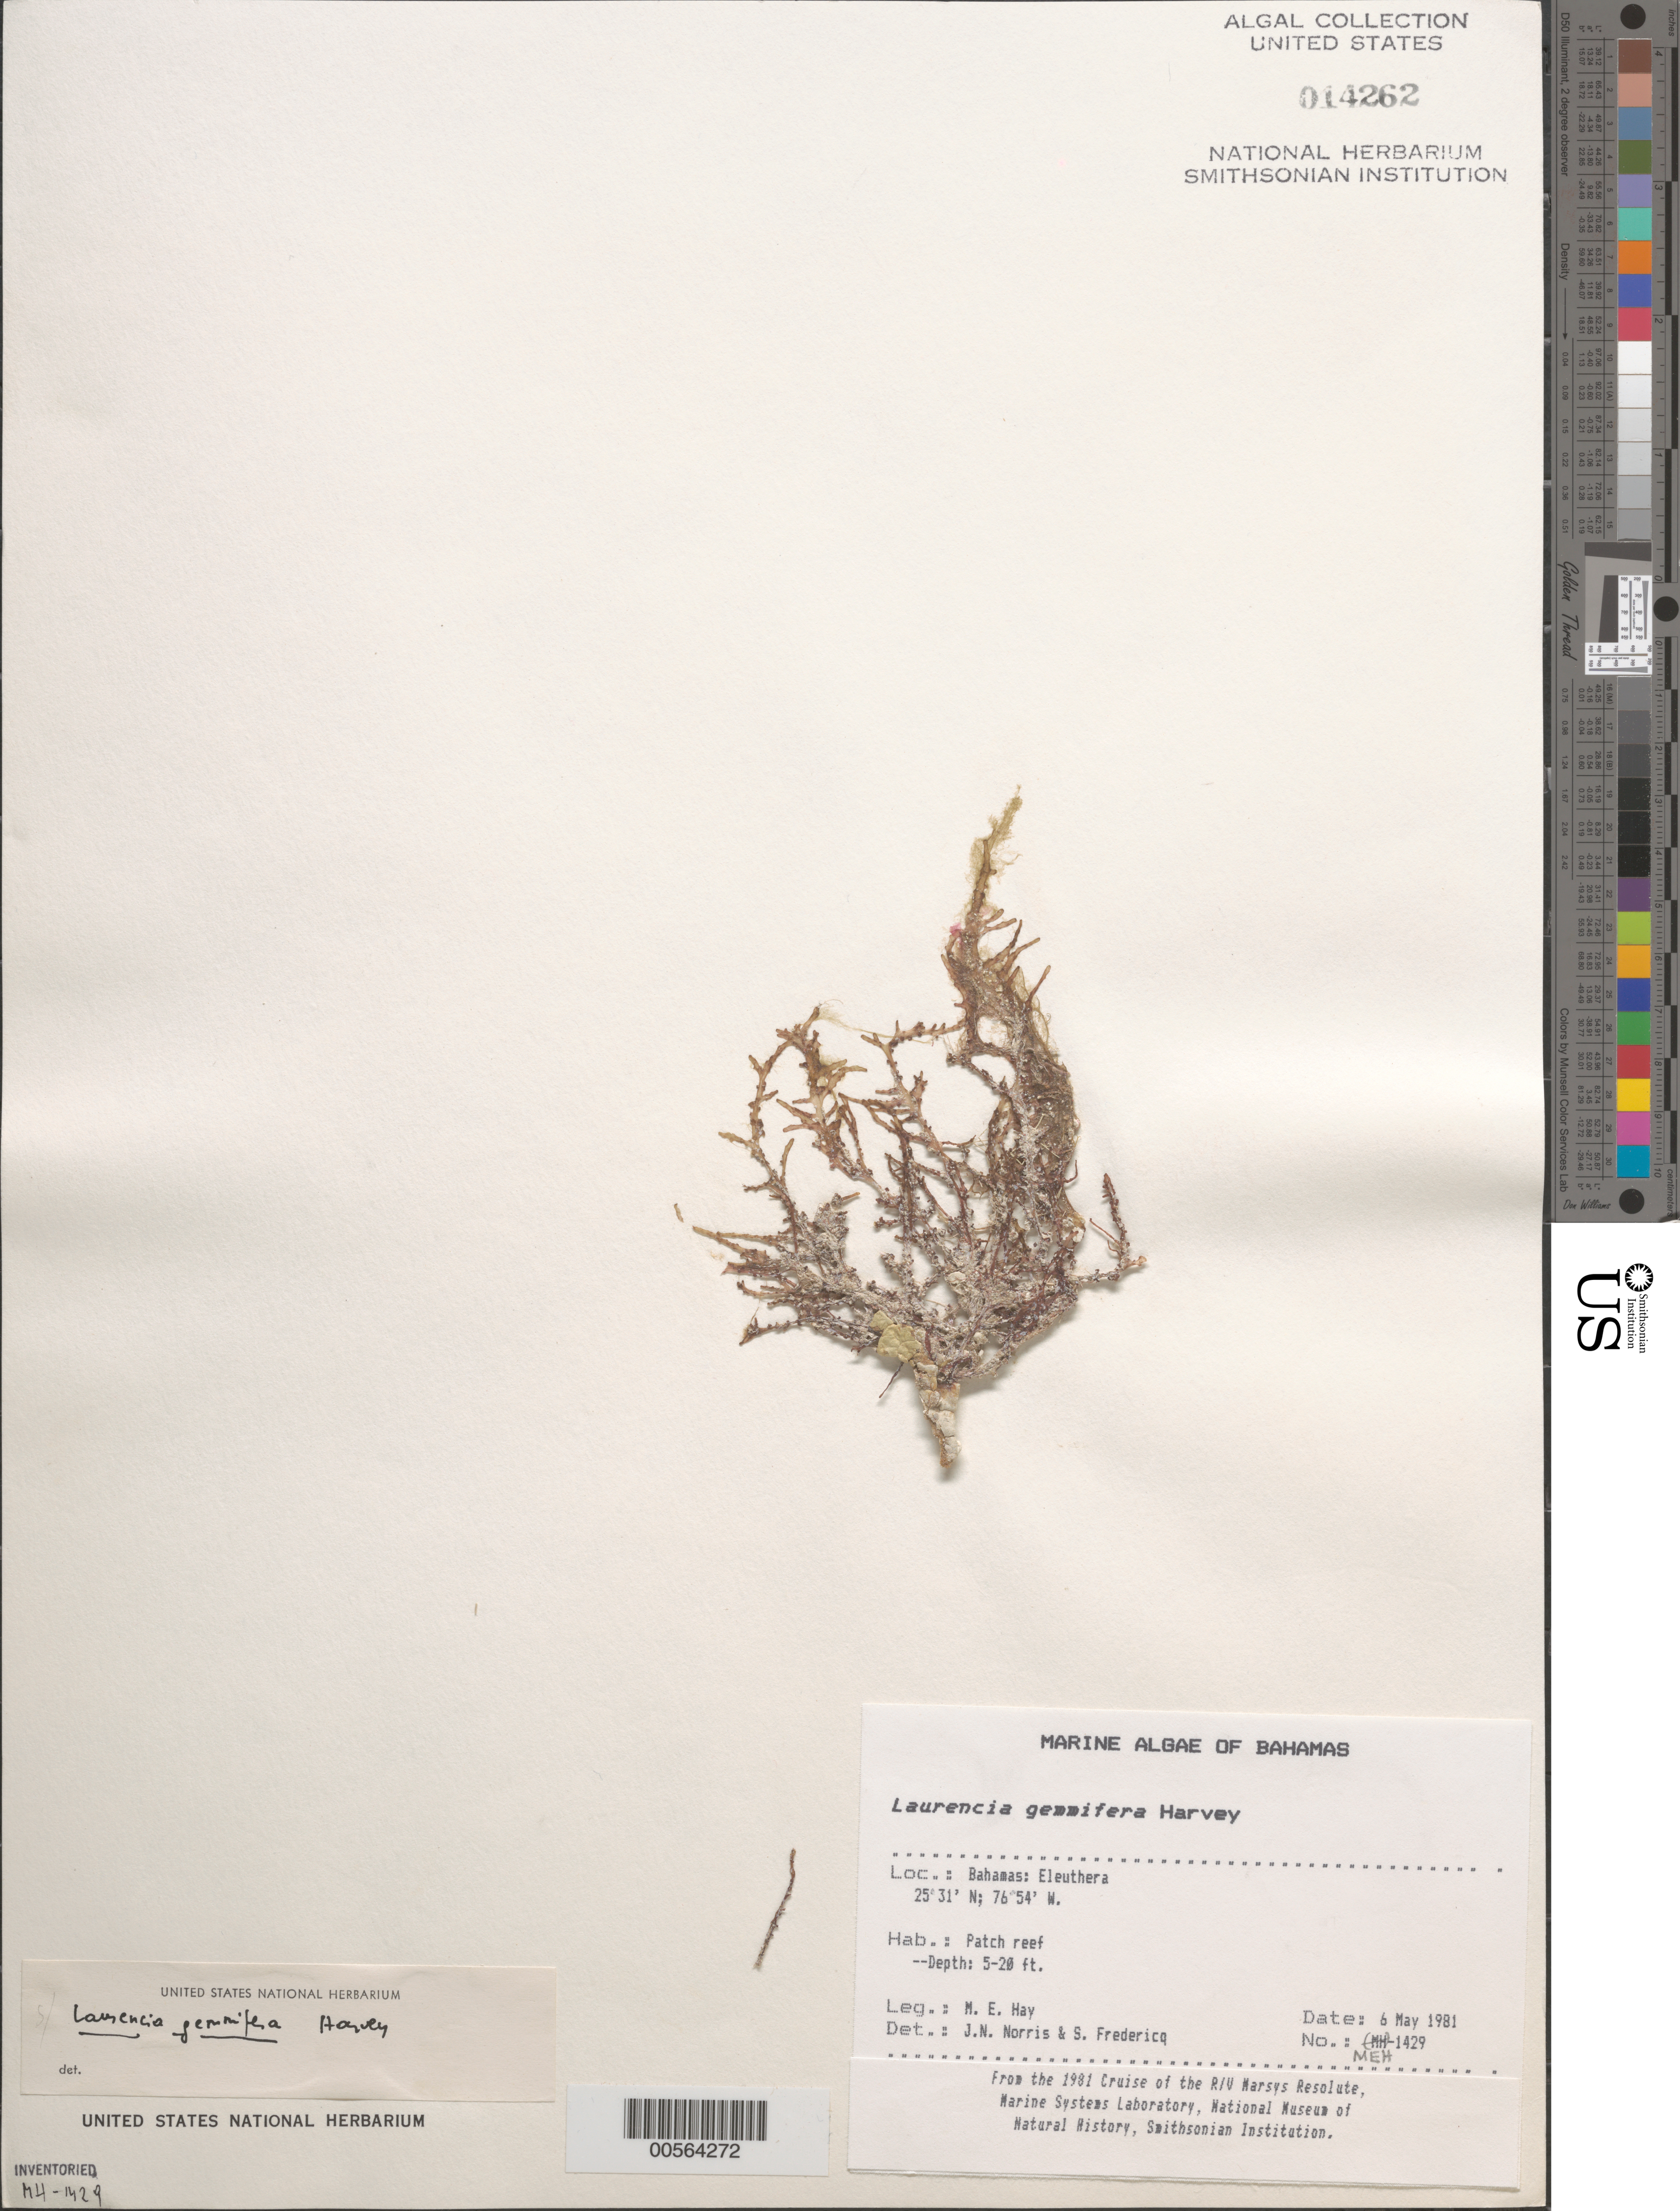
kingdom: Plantae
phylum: Rhodophyta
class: Florideophyceae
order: Ceramiales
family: Rhodomelaceae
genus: Yuzurua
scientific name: Yuzurua poiteaui var. gemmifera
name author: (Harvey) M.J. Wynne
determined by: Algae name updating Project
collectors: M. E. Hay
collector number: MEH-1429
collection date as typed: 06 May 1981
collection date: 1981-05-06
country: Bahamas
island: Eleuthera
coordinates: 23 31' N, 76 54' W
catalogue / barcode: US 14262